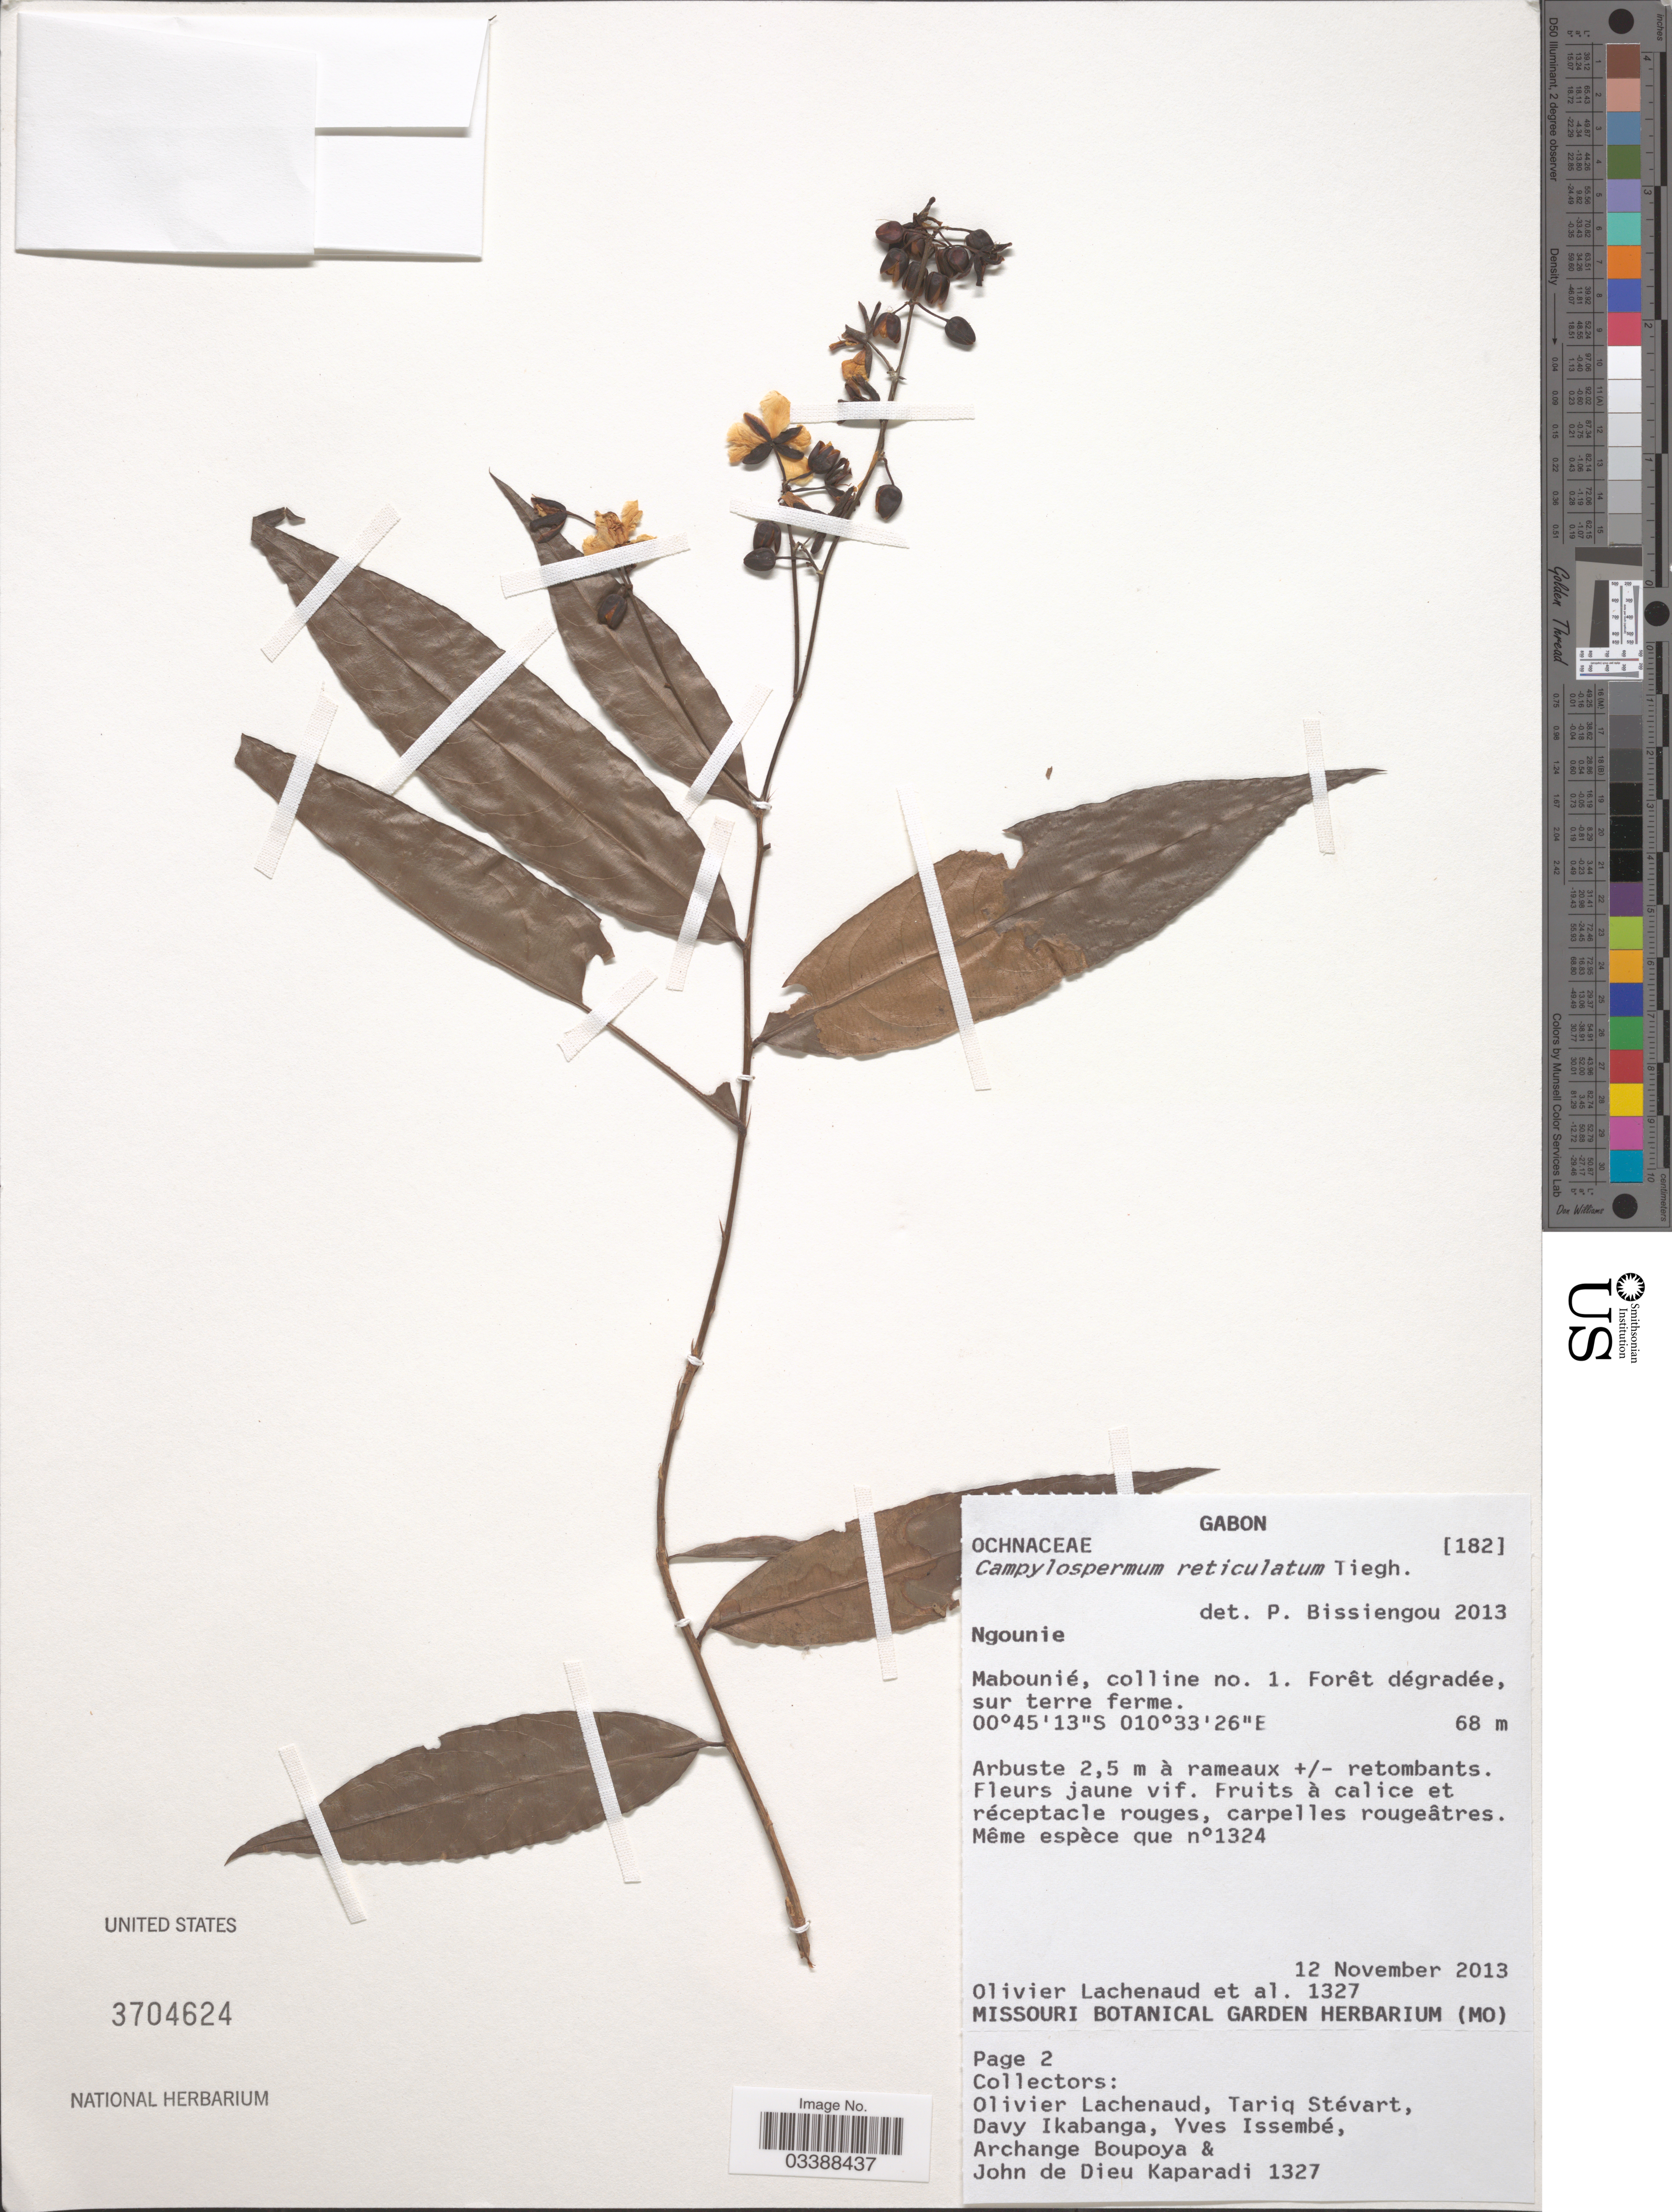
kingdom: Plantae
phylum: Tracheophyta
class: Magnoliopsida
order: Malpighiales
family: Ochnaceae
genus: Campylospermum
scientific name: Campylospermum reticulatum var. reticulatum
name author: (P. Beauv.) Farron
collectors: O. Lachenaud, T. Stévart, D. Ikabanga, Y. Issembé & et al.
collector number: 1327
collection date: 2013-11-12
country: Gabon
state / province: Ngounie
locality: Mabounié, colline no. 1. Forêt dégradée sur terre ferme.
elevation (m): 68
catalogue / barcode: US 3704624